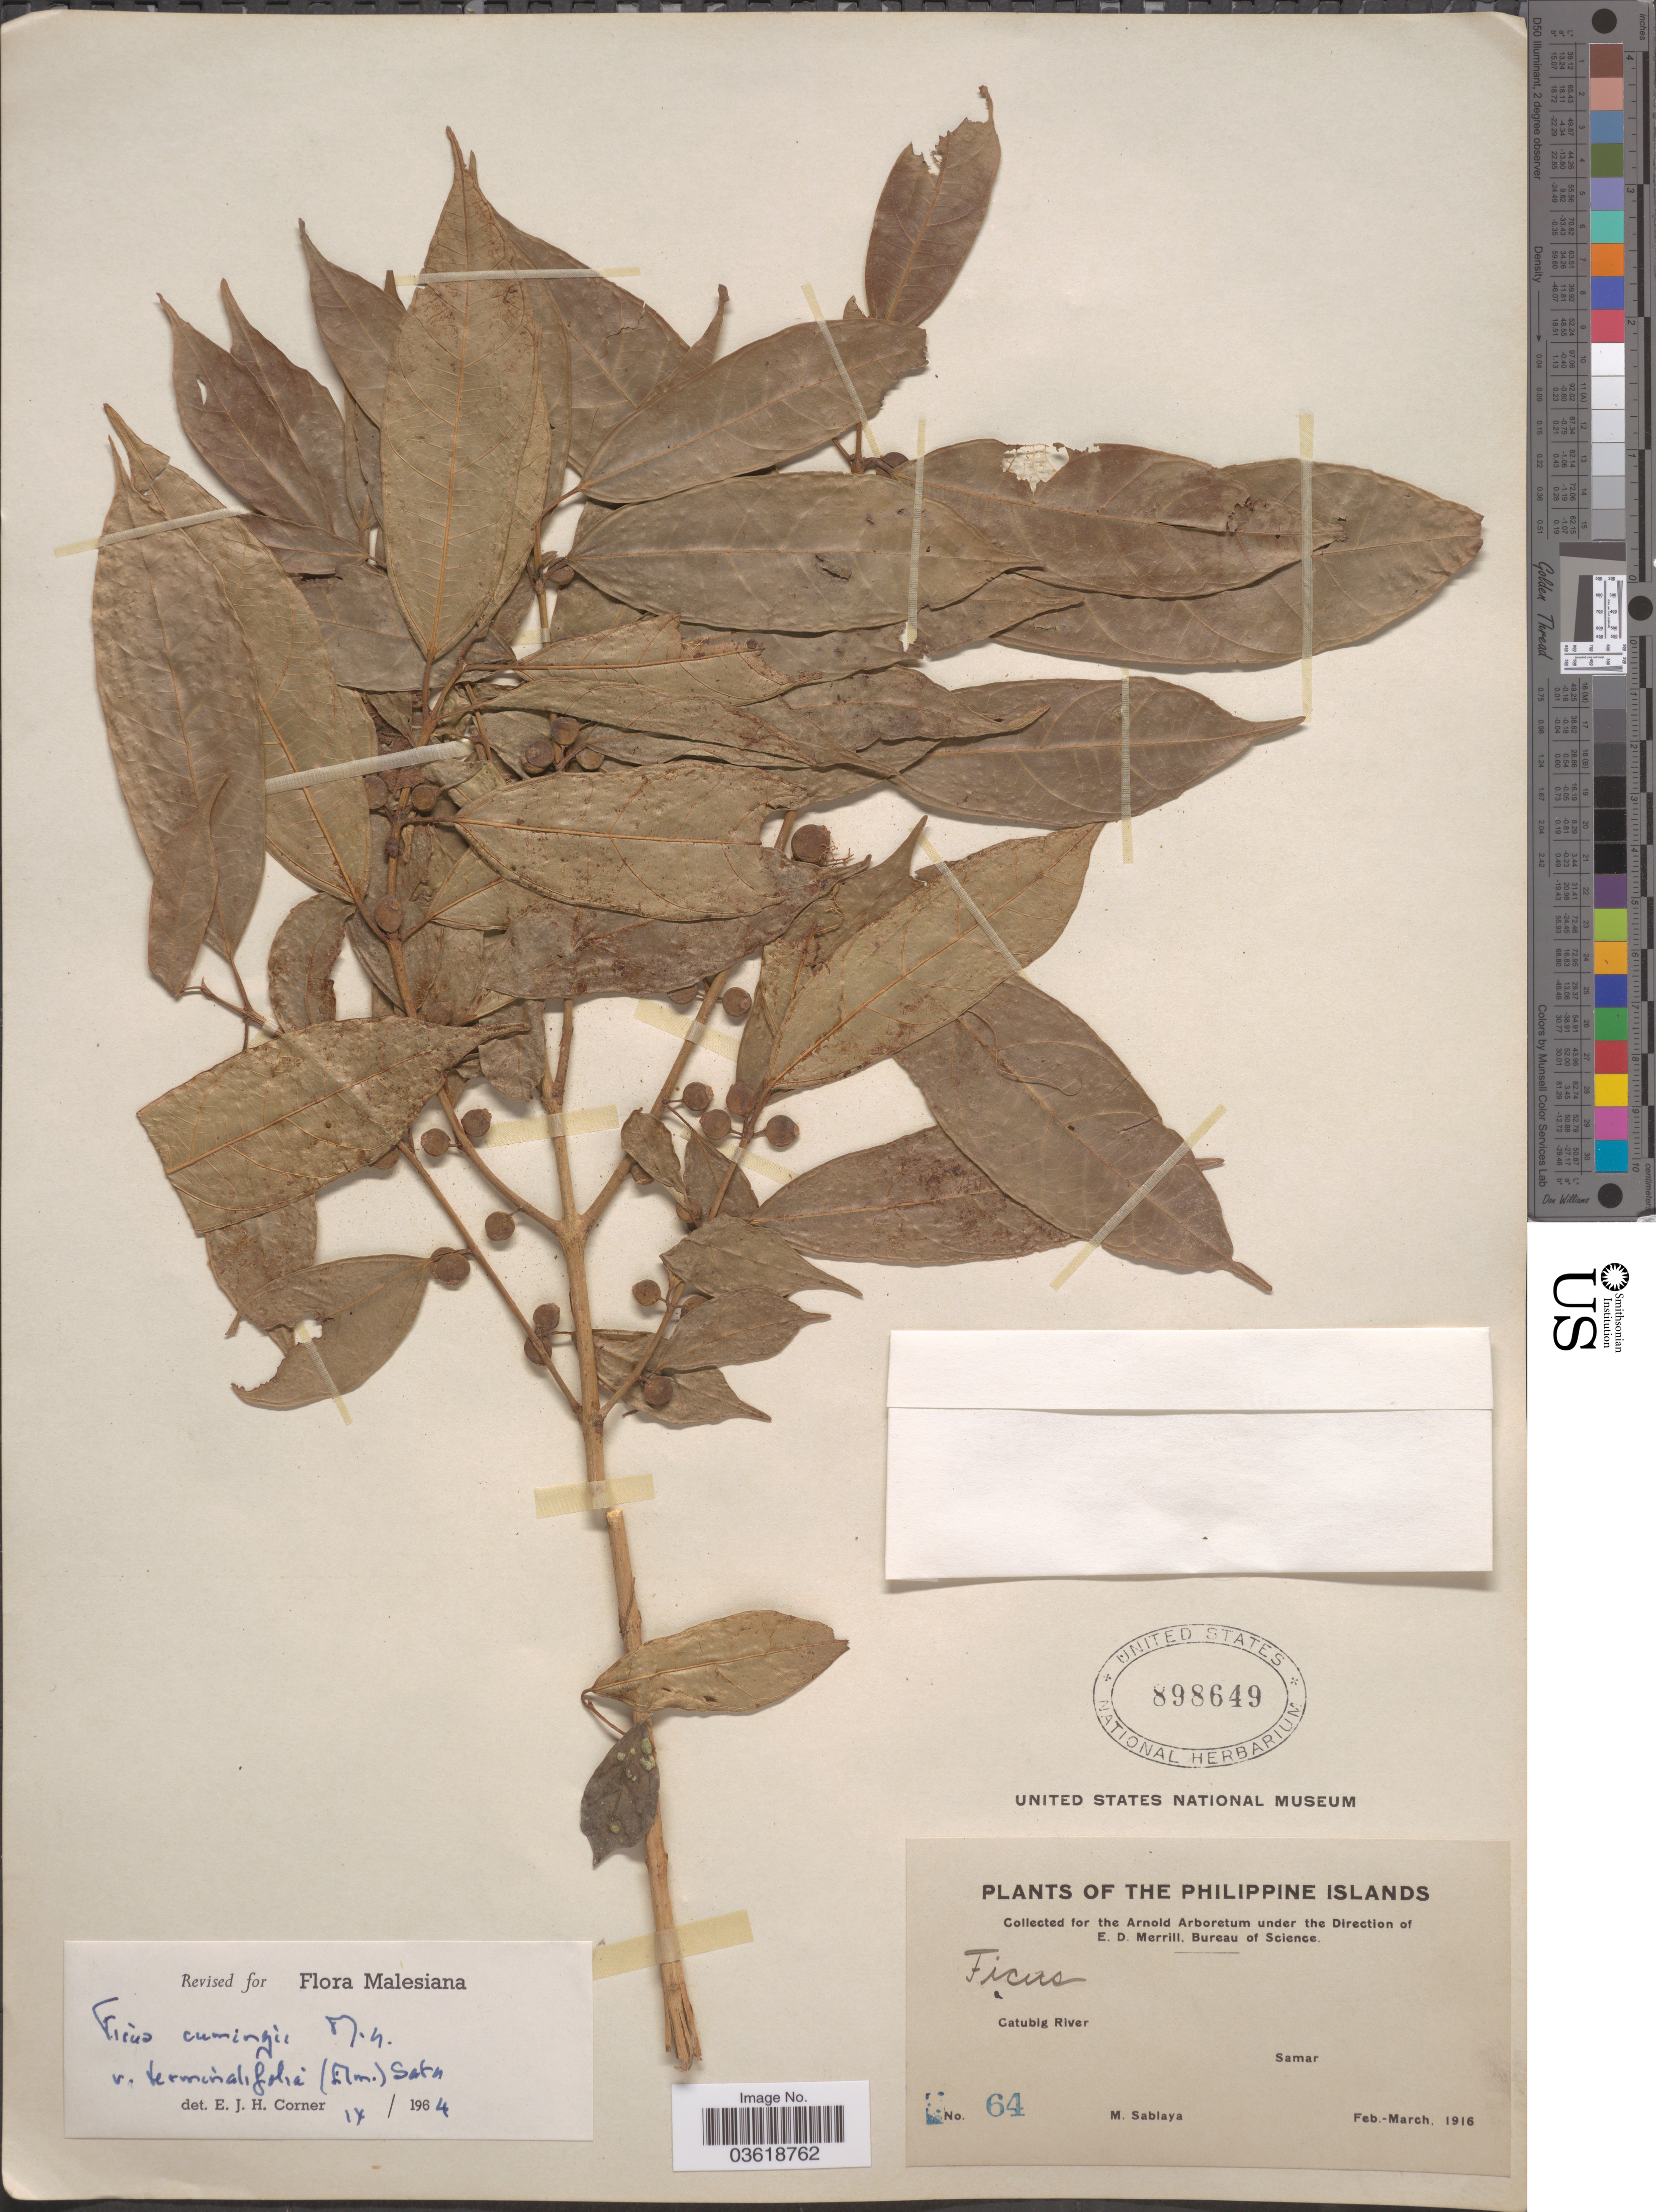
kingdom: Plantae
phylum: Tracheophyta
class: Magnoliopsida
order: Rosales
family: Moraceae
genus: Ficus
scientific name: Ficus cumingii var. terminalifolia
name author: (Elmer) Sata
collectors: M. Sablaya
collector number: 64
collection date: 1916-02/1916-03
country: Philippines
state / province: Eastern Visayas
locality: Philippine Islands. Catubig River. Samar.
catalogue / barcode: US 898649